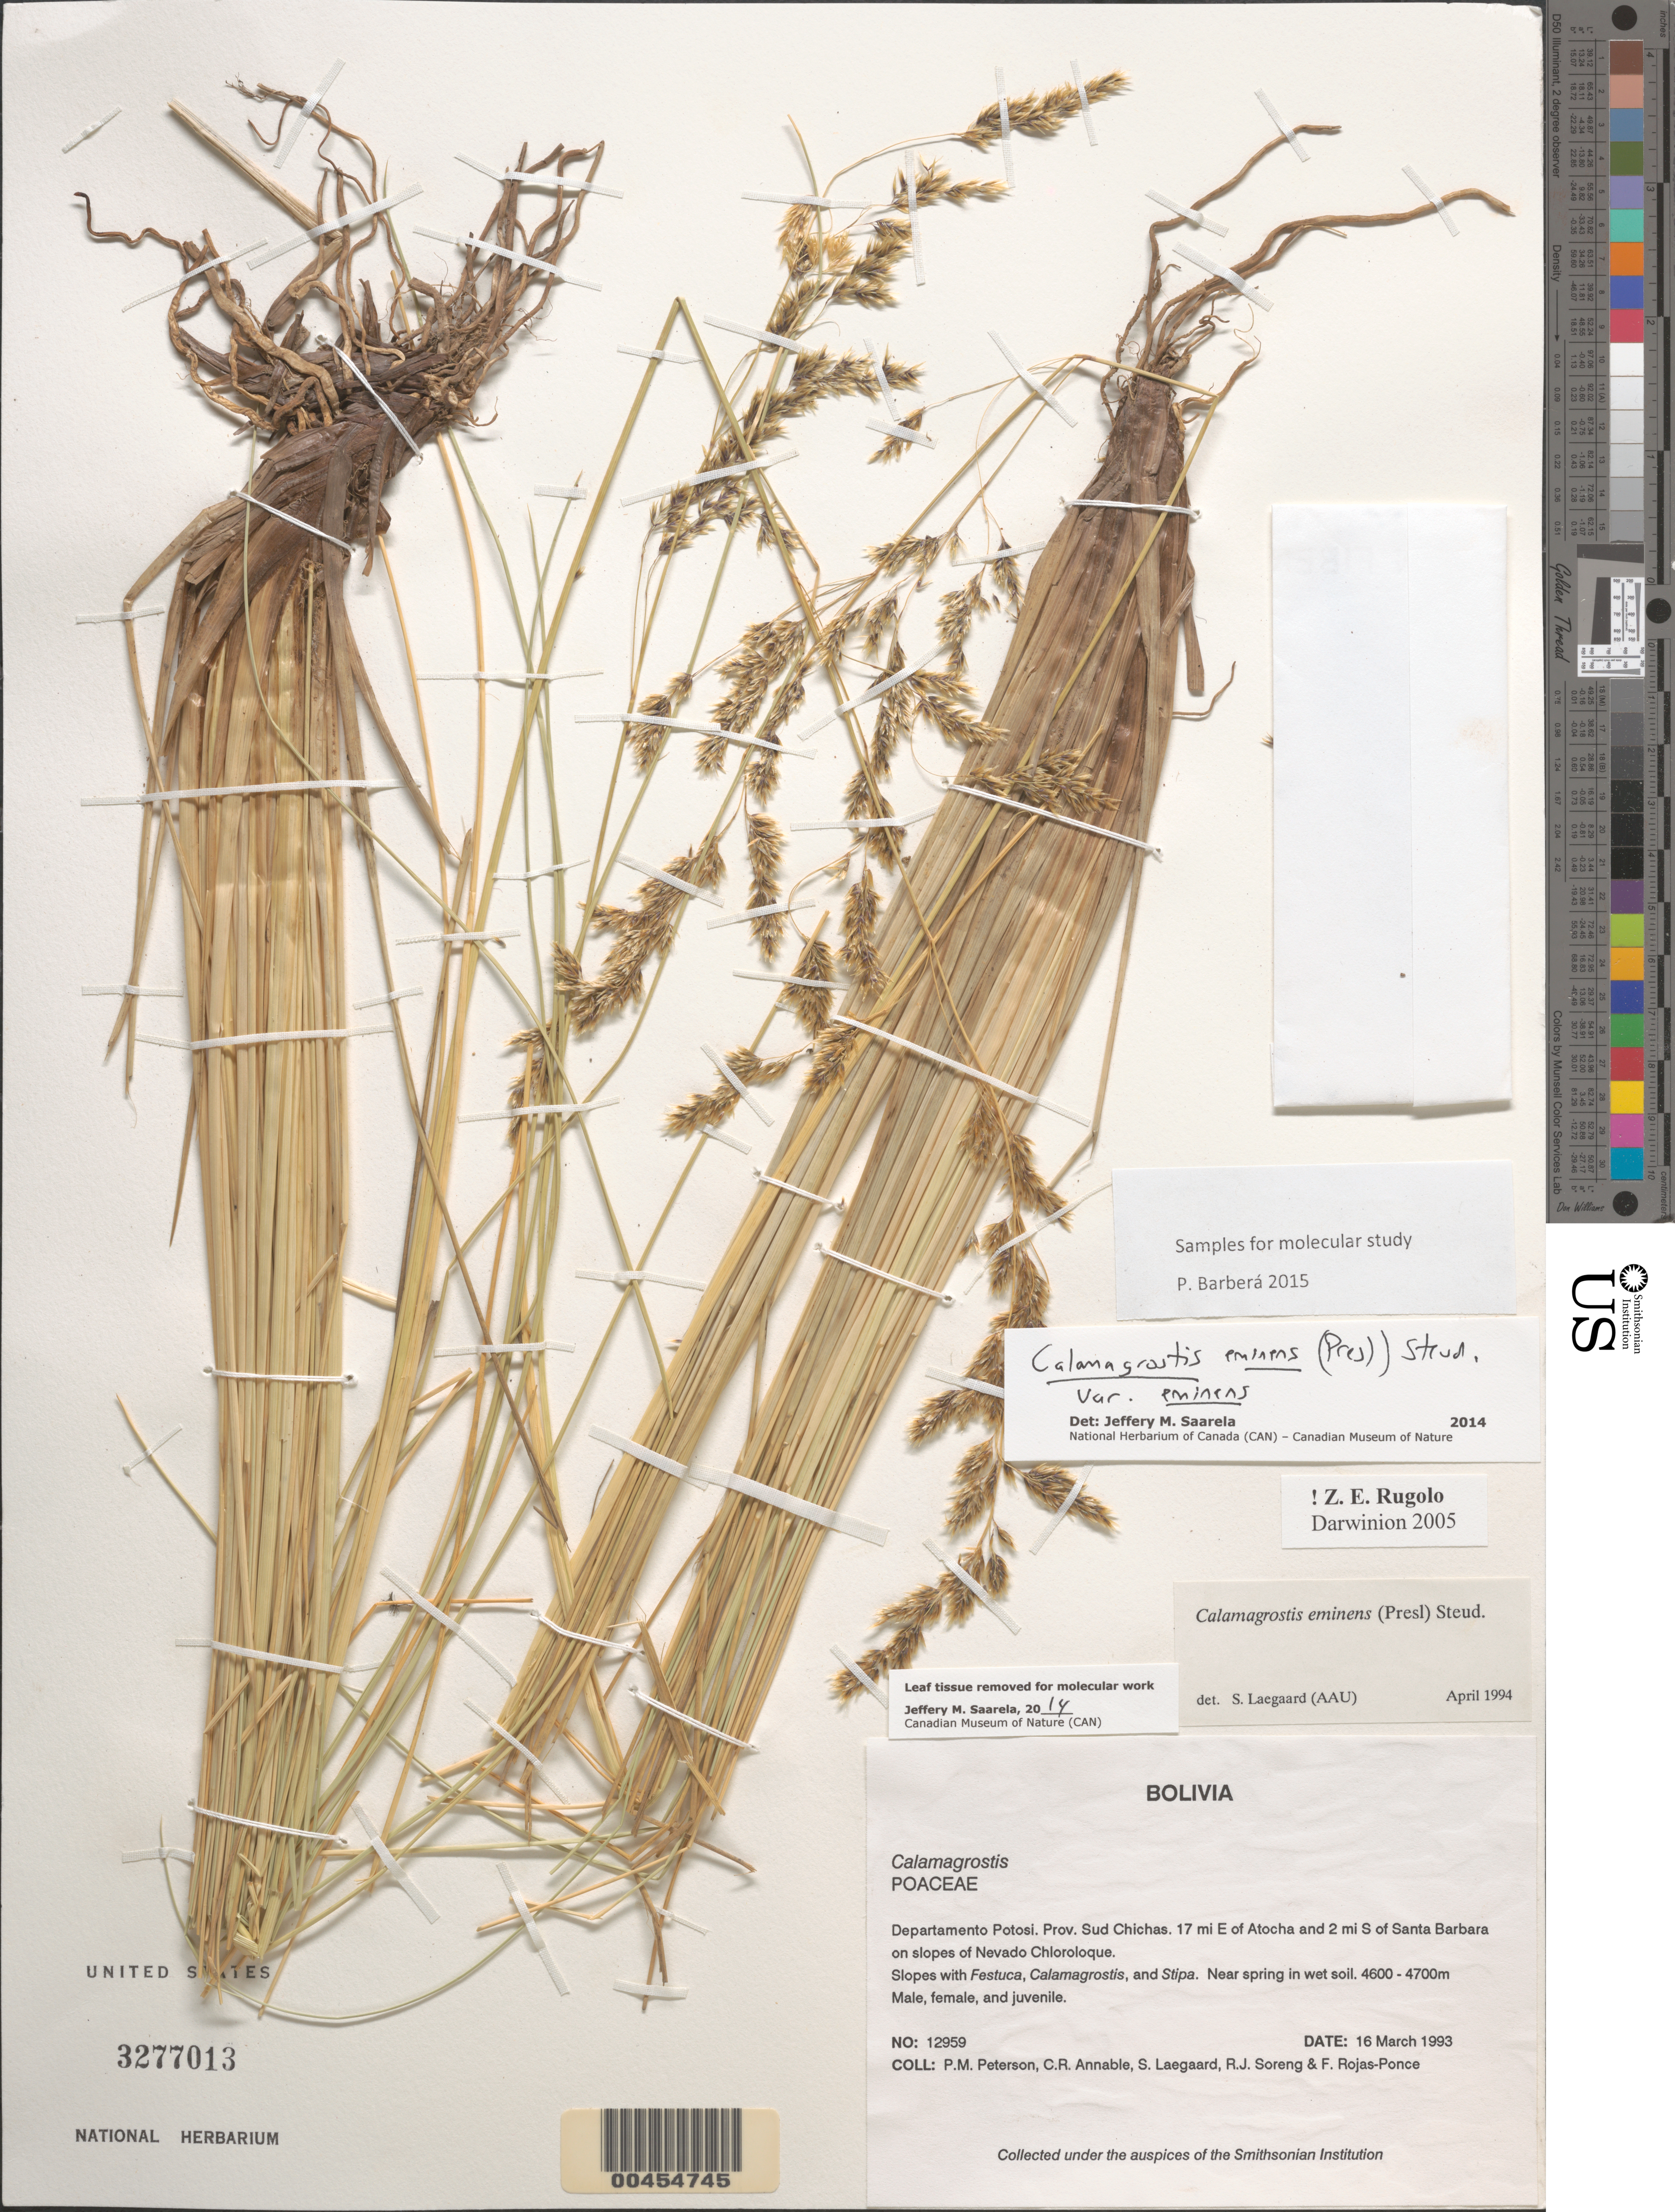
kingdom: Plantae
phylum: Tracheophyta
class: Liliopsida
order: Poales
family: Poaceae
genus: Calamagrostis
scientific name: Calamagrostis eminens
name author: (J. Presl) Steud.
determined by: Lægaard, S., (AAU), University of Aarhus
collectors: P. M. Peterson, C. R. Annable, S. Lægaard, R. J. Soreng & F. Rojas-Ponce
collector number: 12959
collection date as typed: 16 Mar 1993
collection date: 1993-03-16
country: Bolivia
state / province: Potosí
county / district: Sud Chichas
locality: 17 mi E of Atocha and 2 mi S of Santa Barbara on slopes of Nevada Chloroloque.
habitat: Slopes with Festuca, Calamagrostis, and Stipa. Near spring in wet soil.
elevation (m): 4600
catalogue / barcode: US 3277013